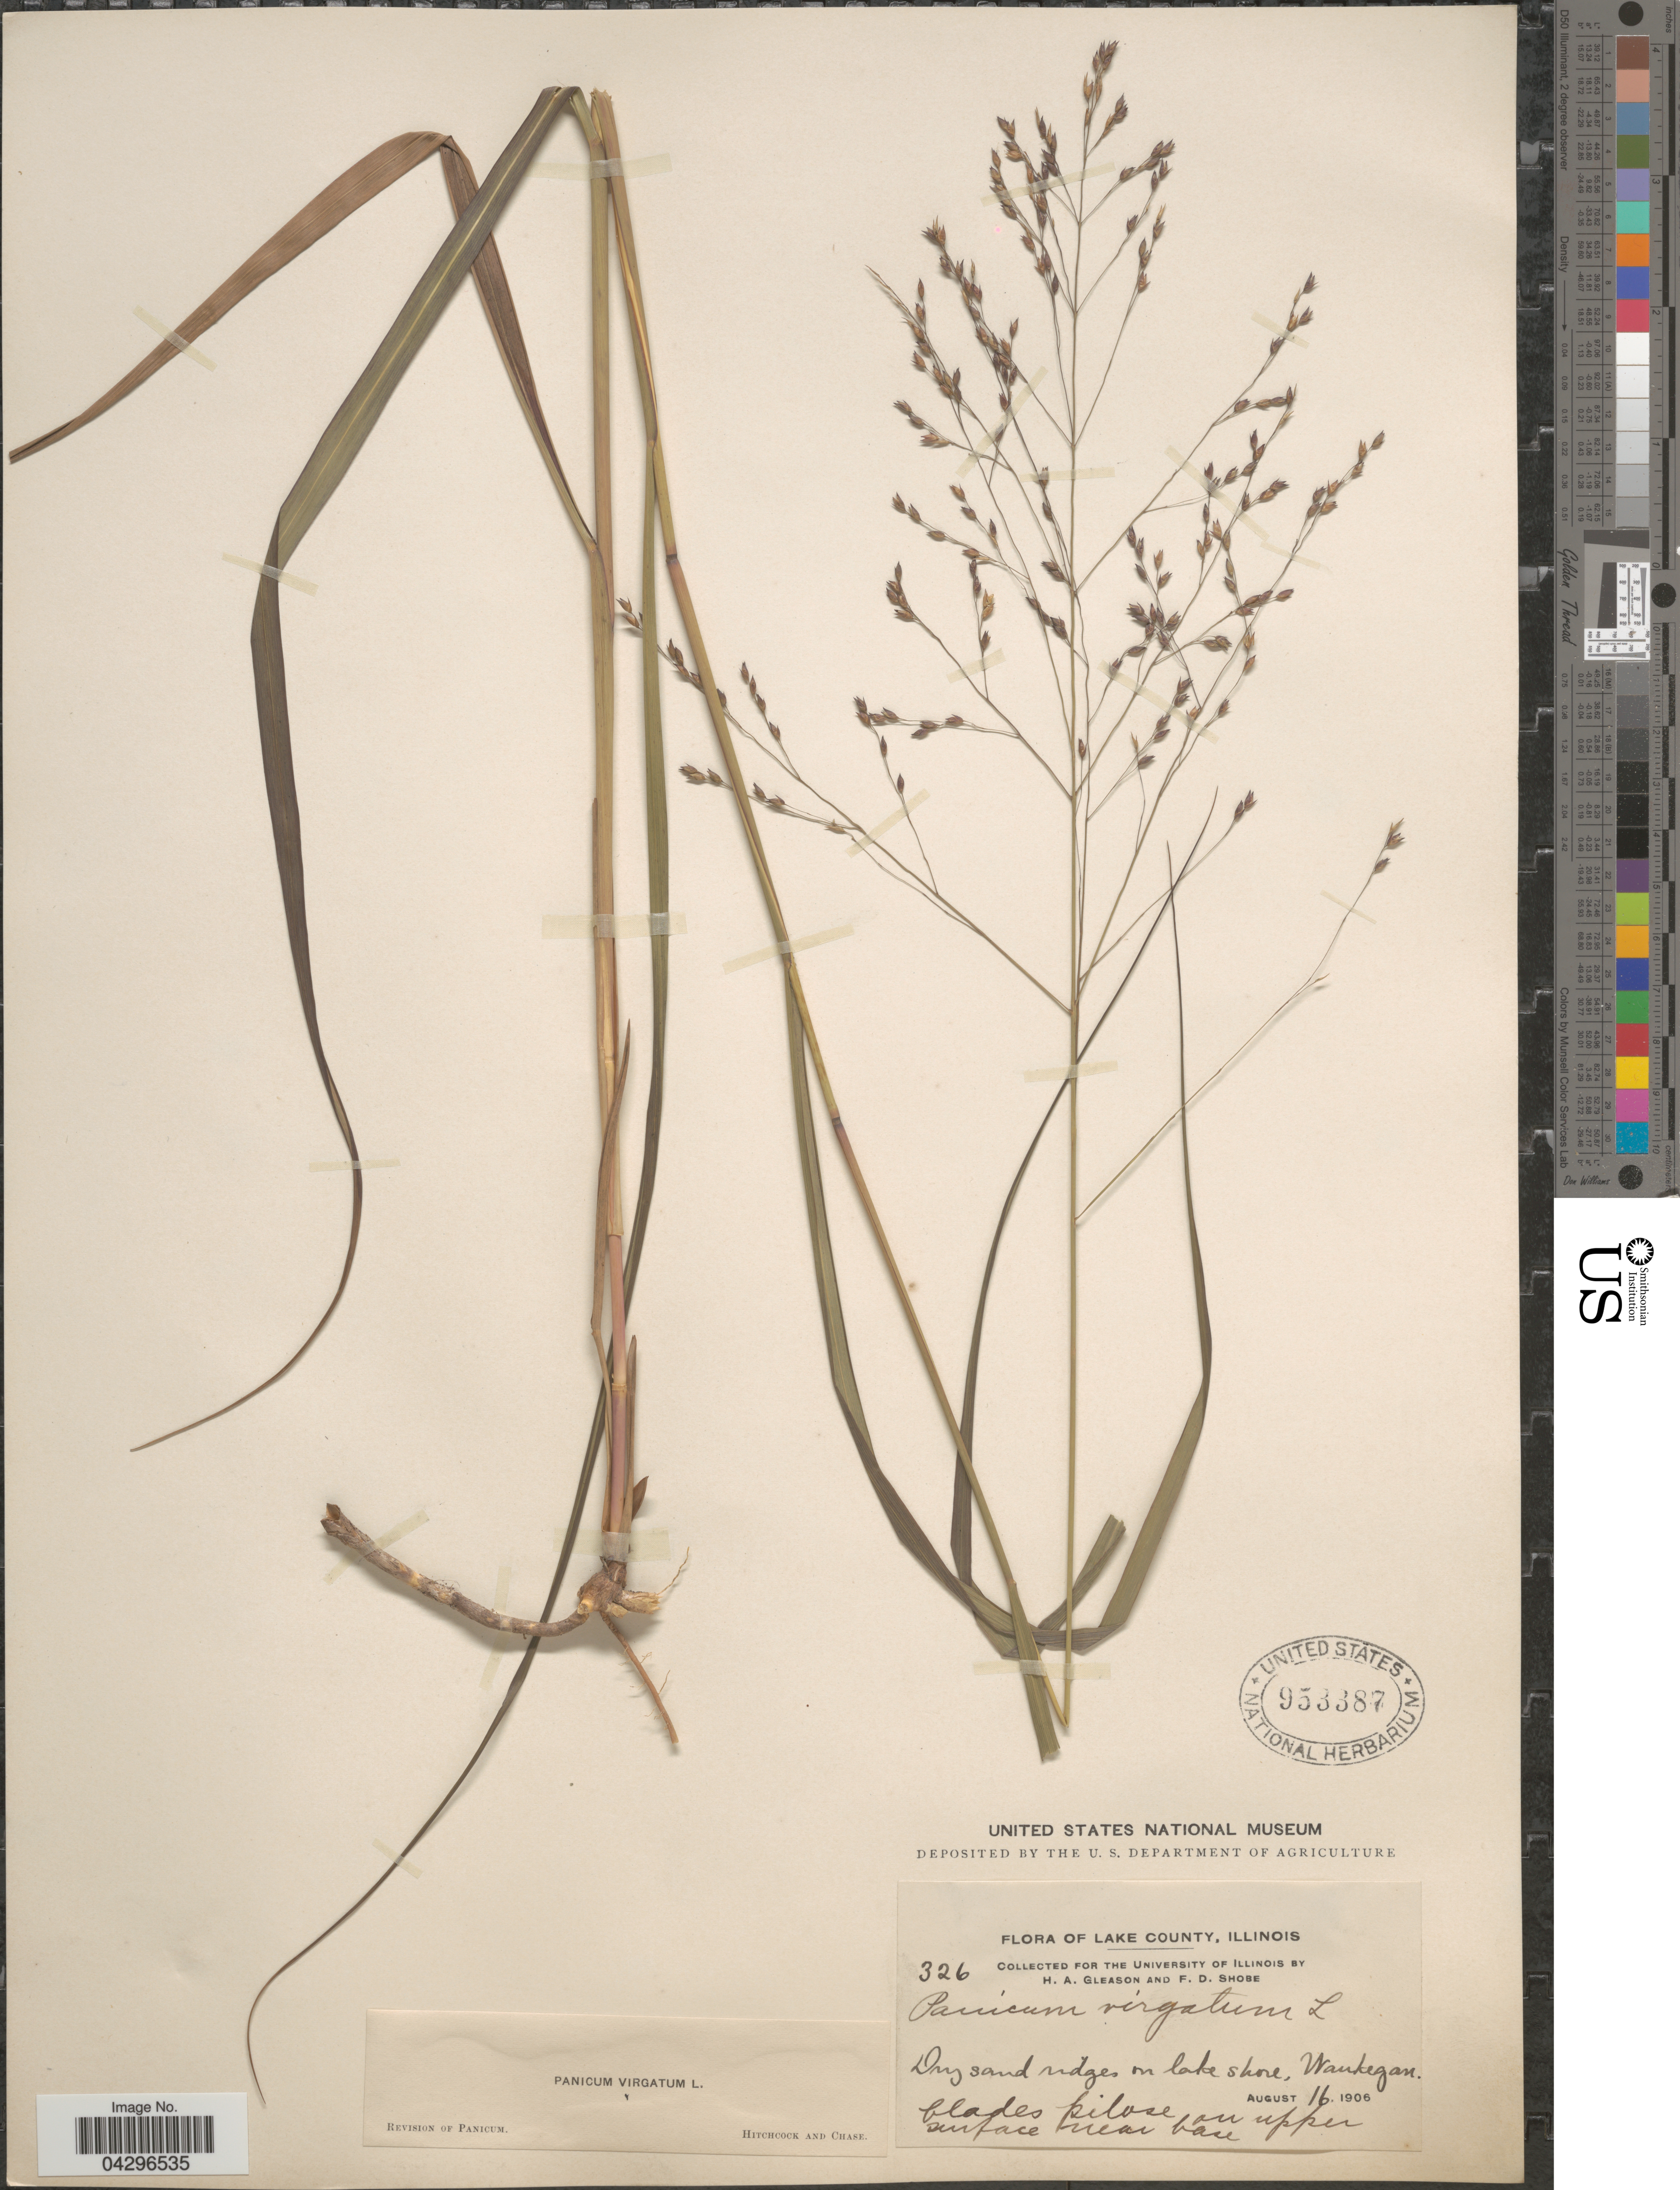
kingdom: Plantae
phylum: Tracheophyta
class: Liliopsida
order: Poales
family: Poaceae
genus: Panicum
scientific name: Panicum virgatum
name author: L.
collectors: H. A. Gleason & F. Shobe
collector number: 326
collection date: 1906-08-16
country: United States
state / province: Illinois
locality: Lake County. Dry sand ridges on lake shore, Waukegan.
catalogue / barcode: US 953387